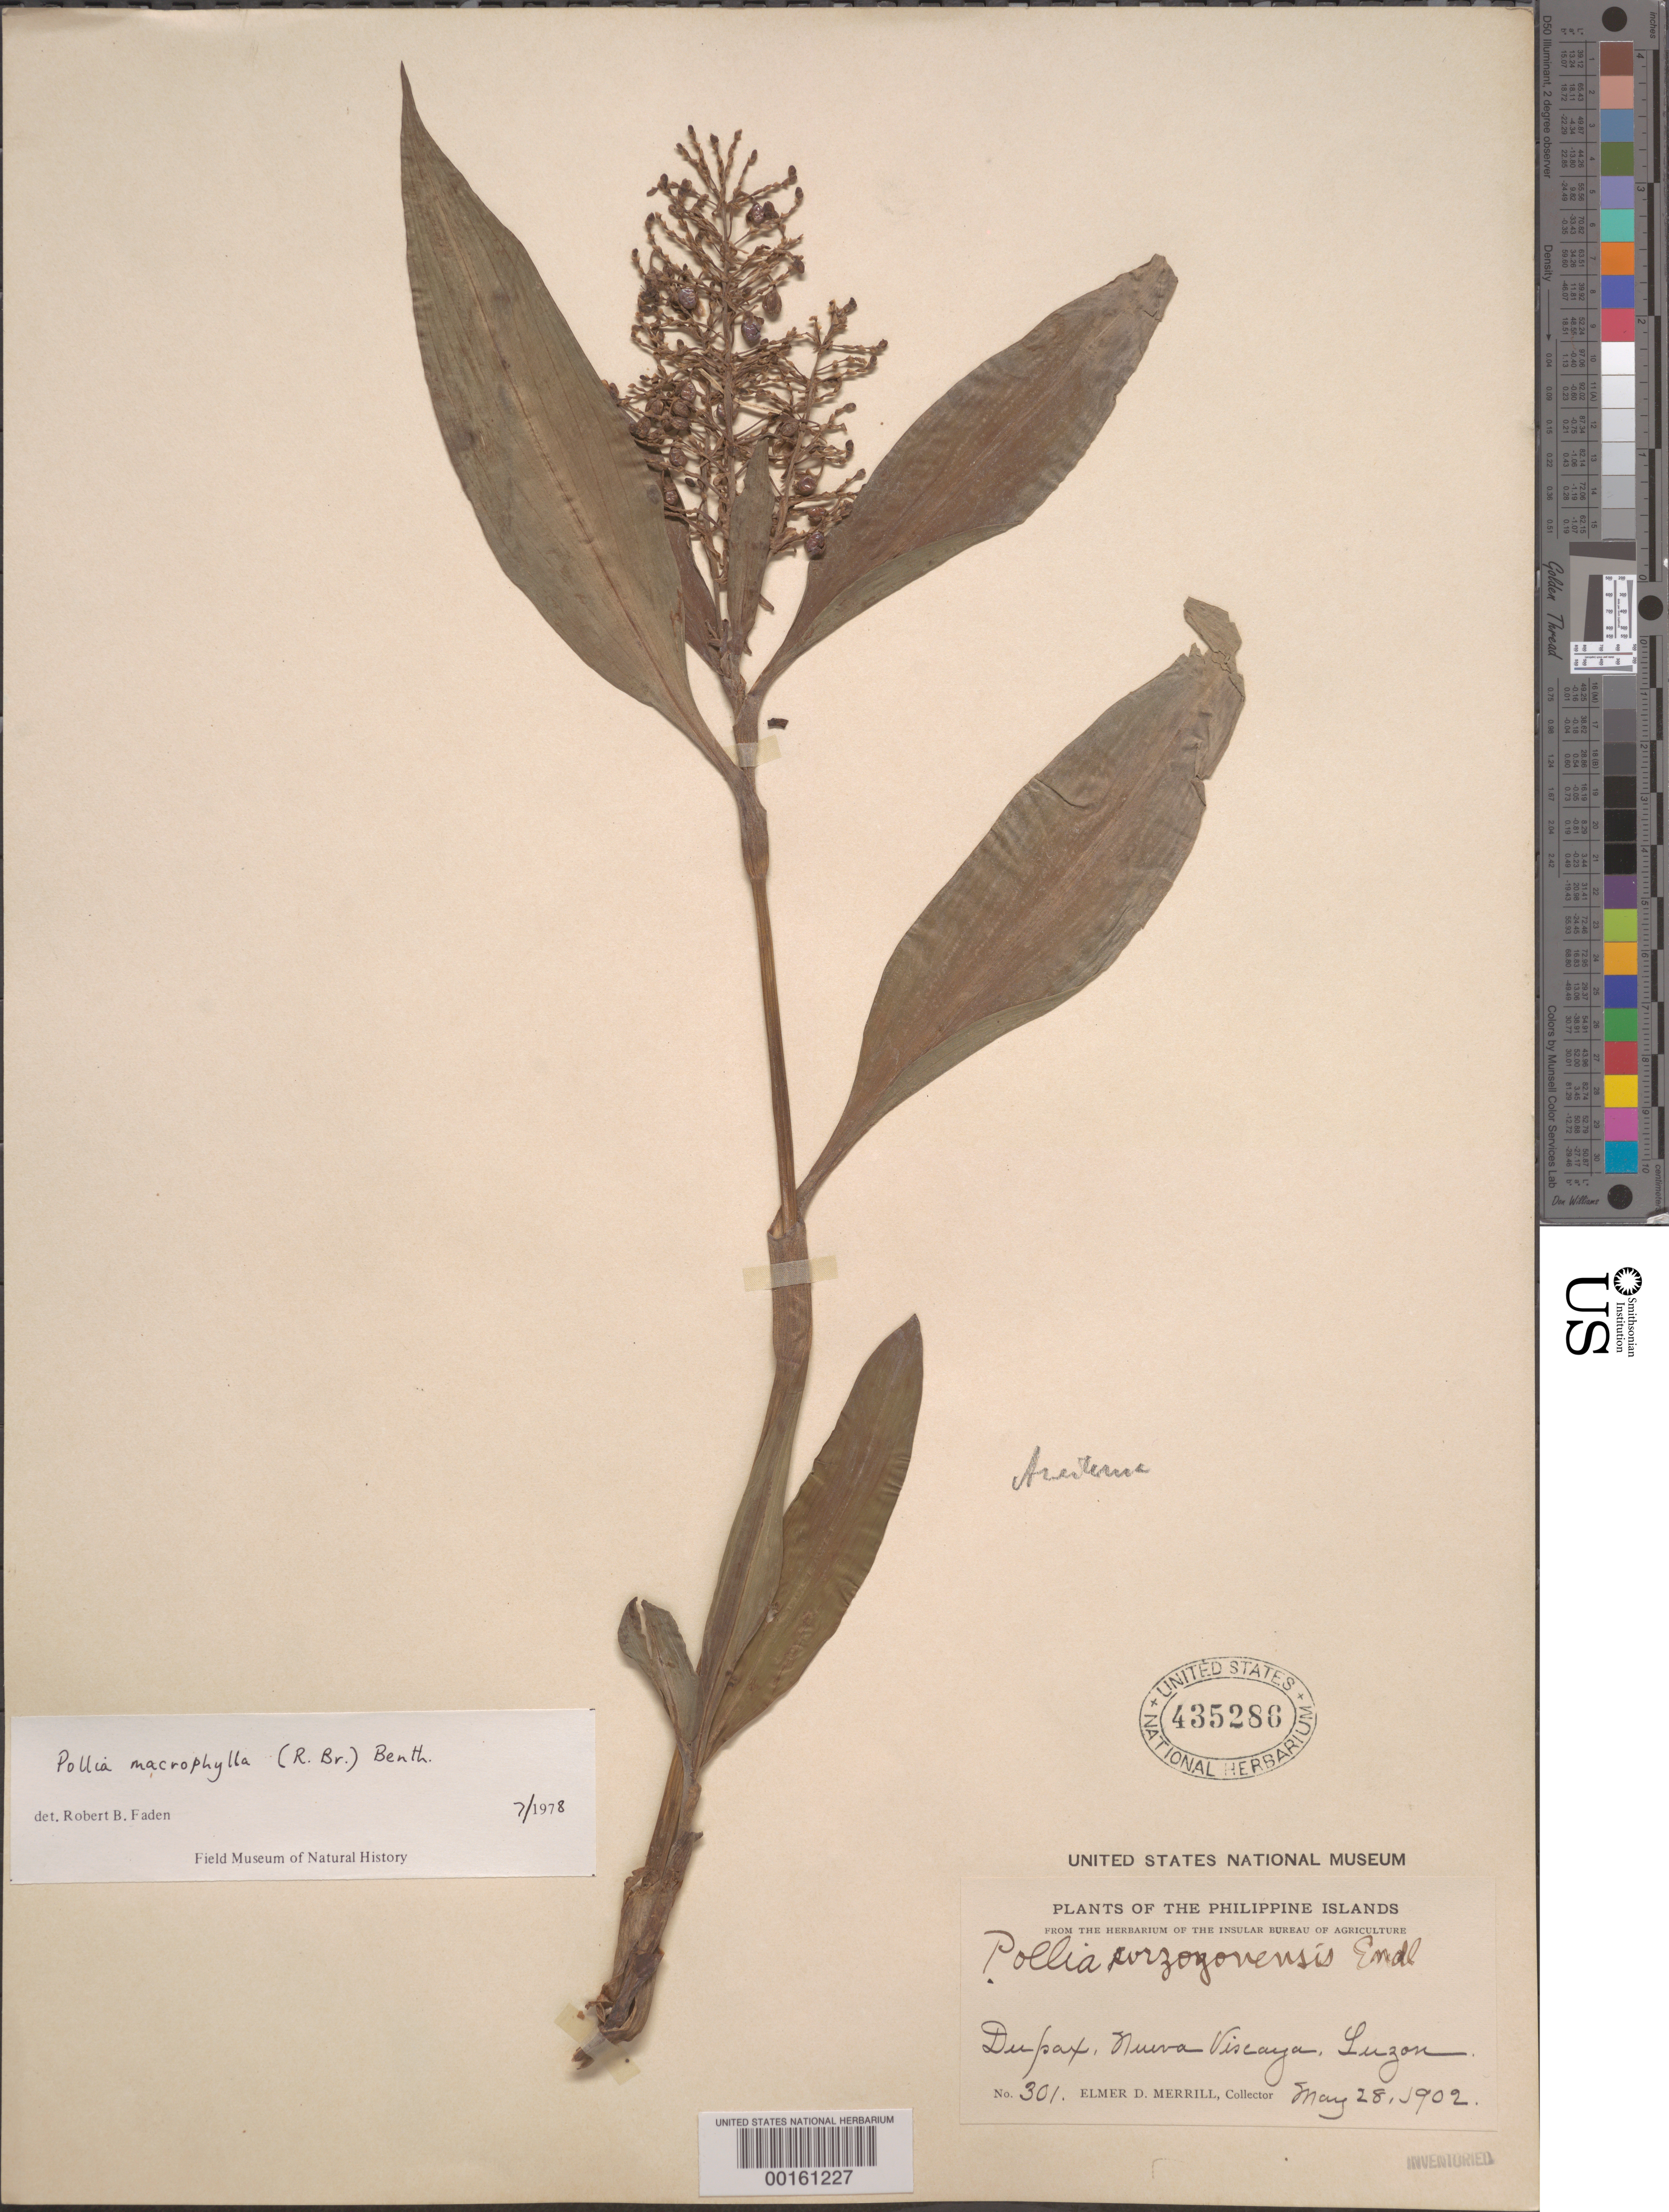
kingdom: Plantae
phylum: Tracheophyta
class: Liliopsida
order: Commelinales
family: Commelinaceae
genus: Pollia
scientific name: Pollia macrophylla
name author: (R. Br.) Benth.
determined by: Faden, Robert B., (US), Smithsonian Institution - National Museum of Natural History (UNITED STATES)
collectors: E. D. Merrill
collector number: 301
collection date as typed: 28 May 1902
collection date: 1902-05-28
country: Philippines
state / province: Cagayan Valley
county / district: Nueva Vizcaya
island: Luzon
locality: Dupax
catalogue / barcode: US 435286